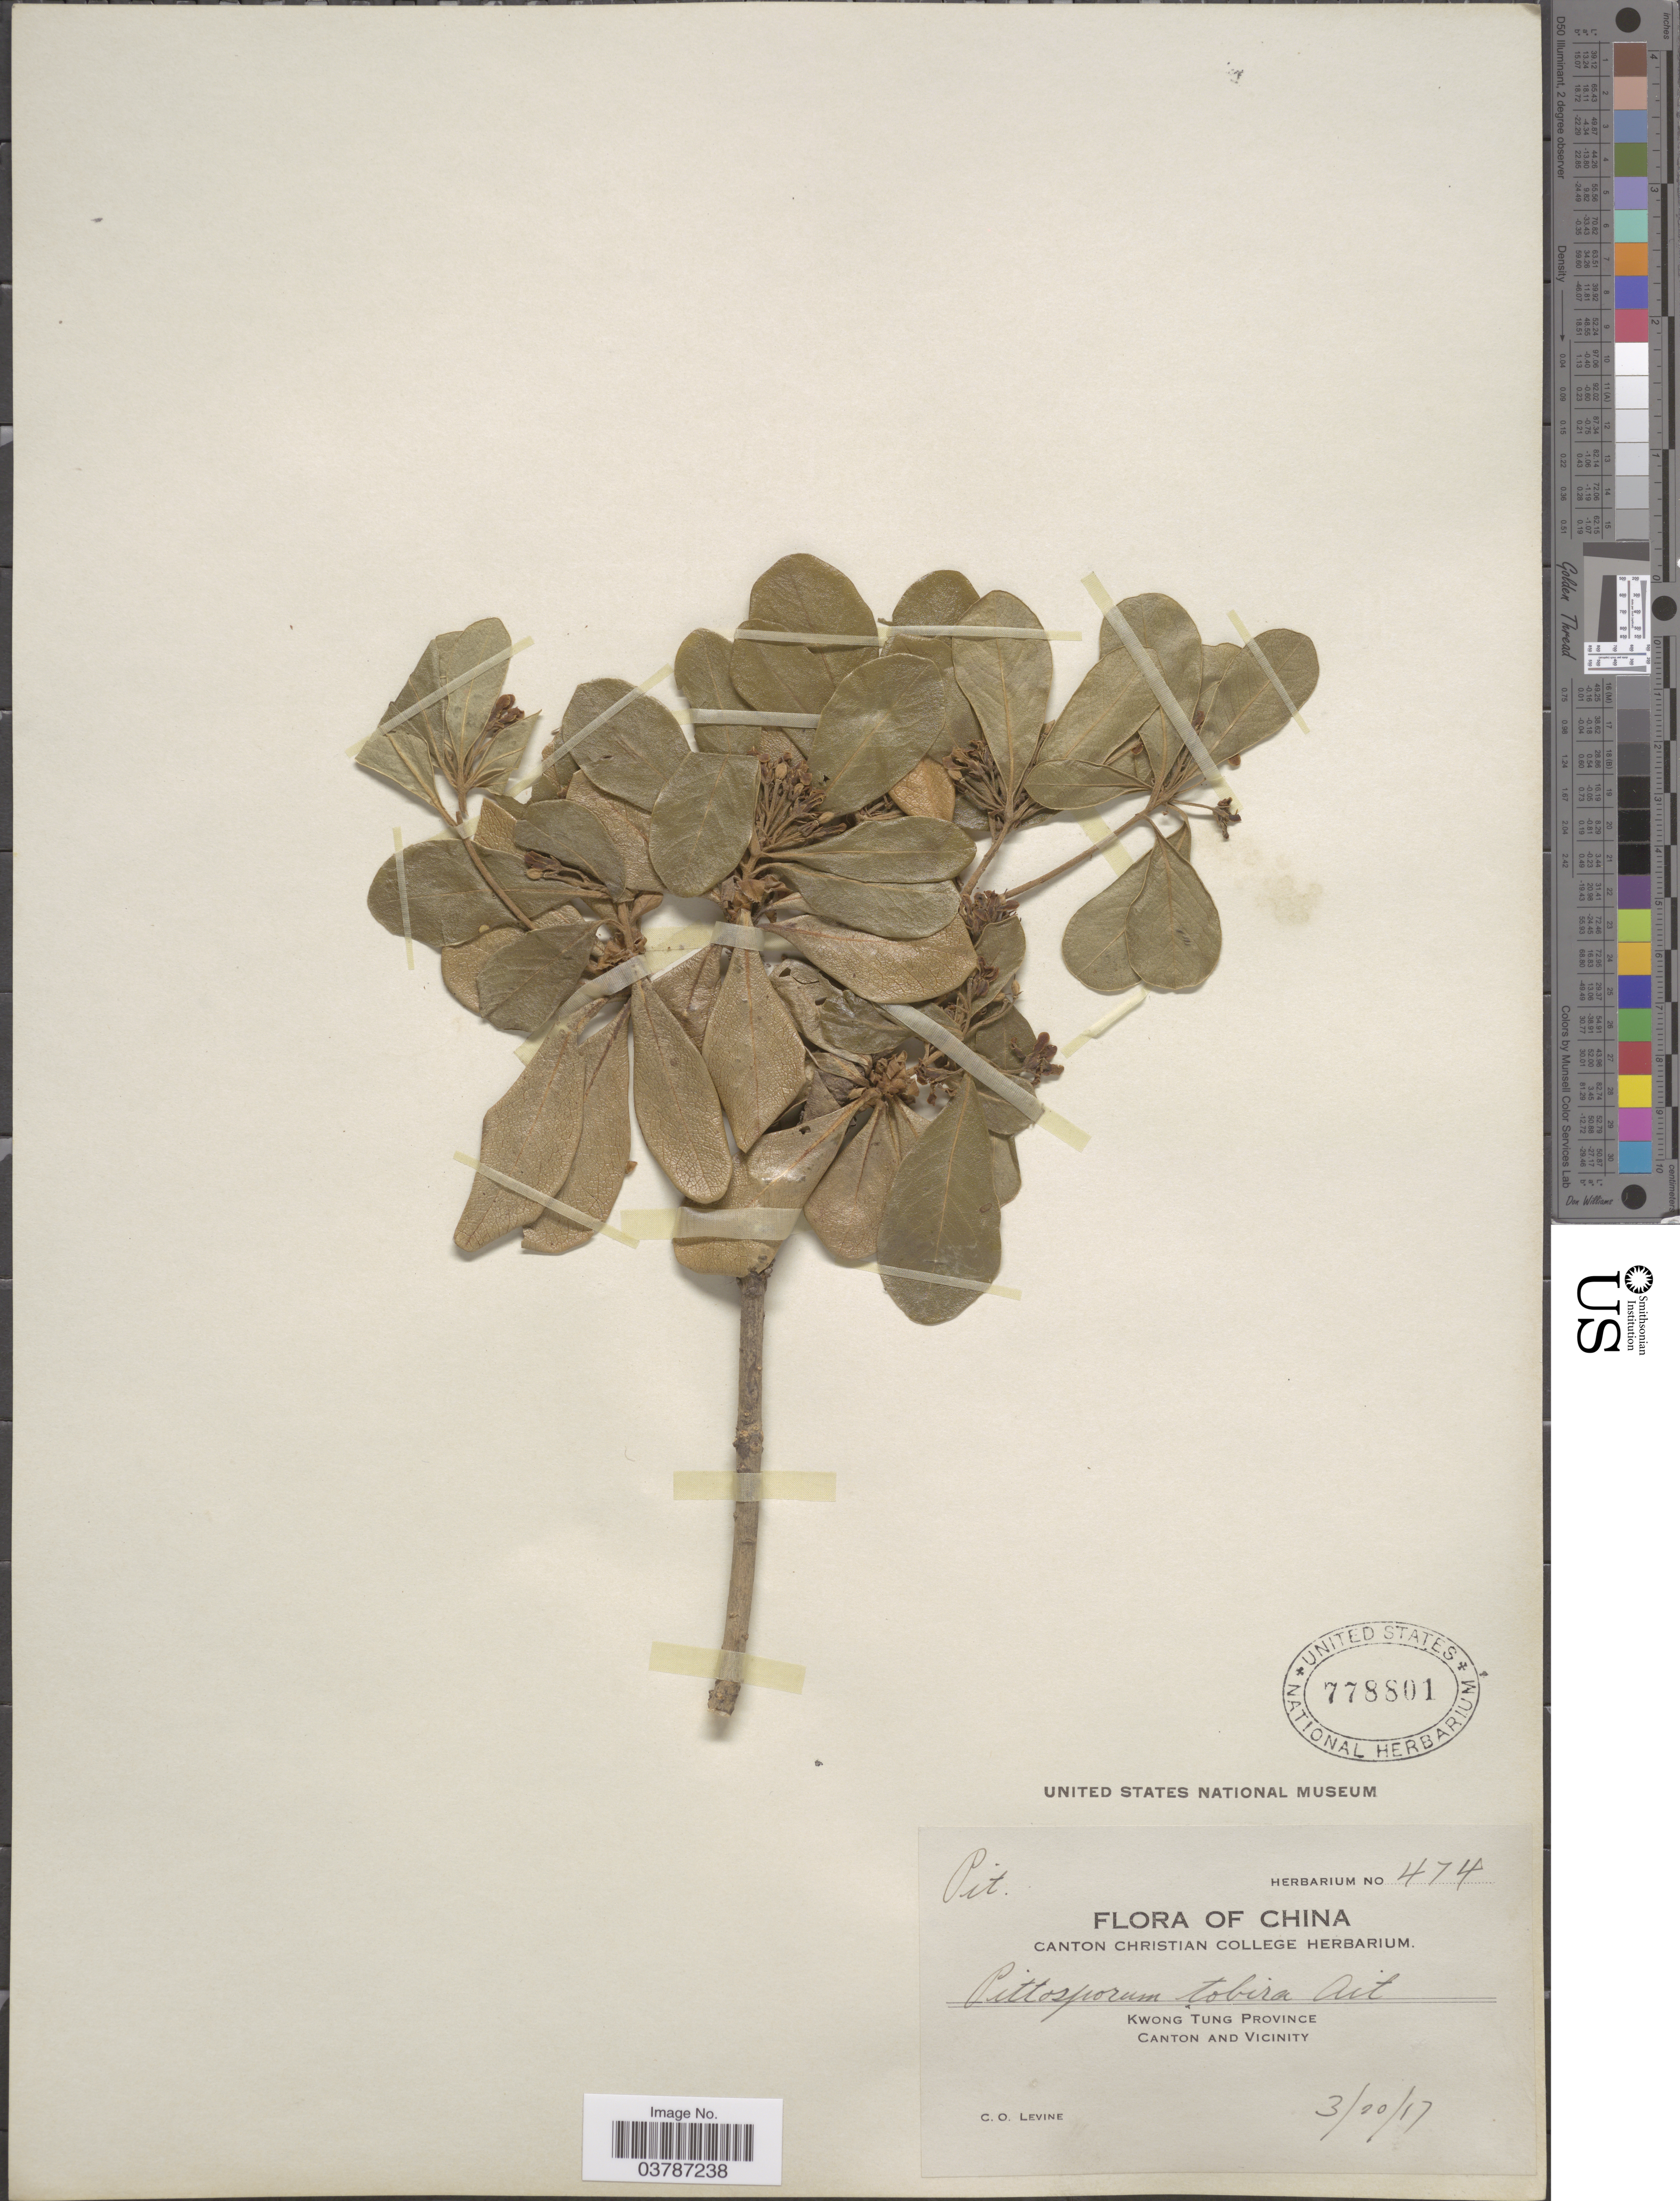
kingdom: Plantae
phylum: Tracheophyta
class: Magnoliopsida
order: Apiales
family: Pittosporaceae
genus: Pittosporum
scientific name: Pittosporum tobira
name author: (Thunb.) W.T. Aiton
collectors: C. O. Levine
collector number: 474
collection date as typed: Transcribed d/m/y: 20/3/17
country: China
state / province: Guangdong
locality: Kwong Tung Province. Canton and Vicinity.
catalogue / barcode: US 778801